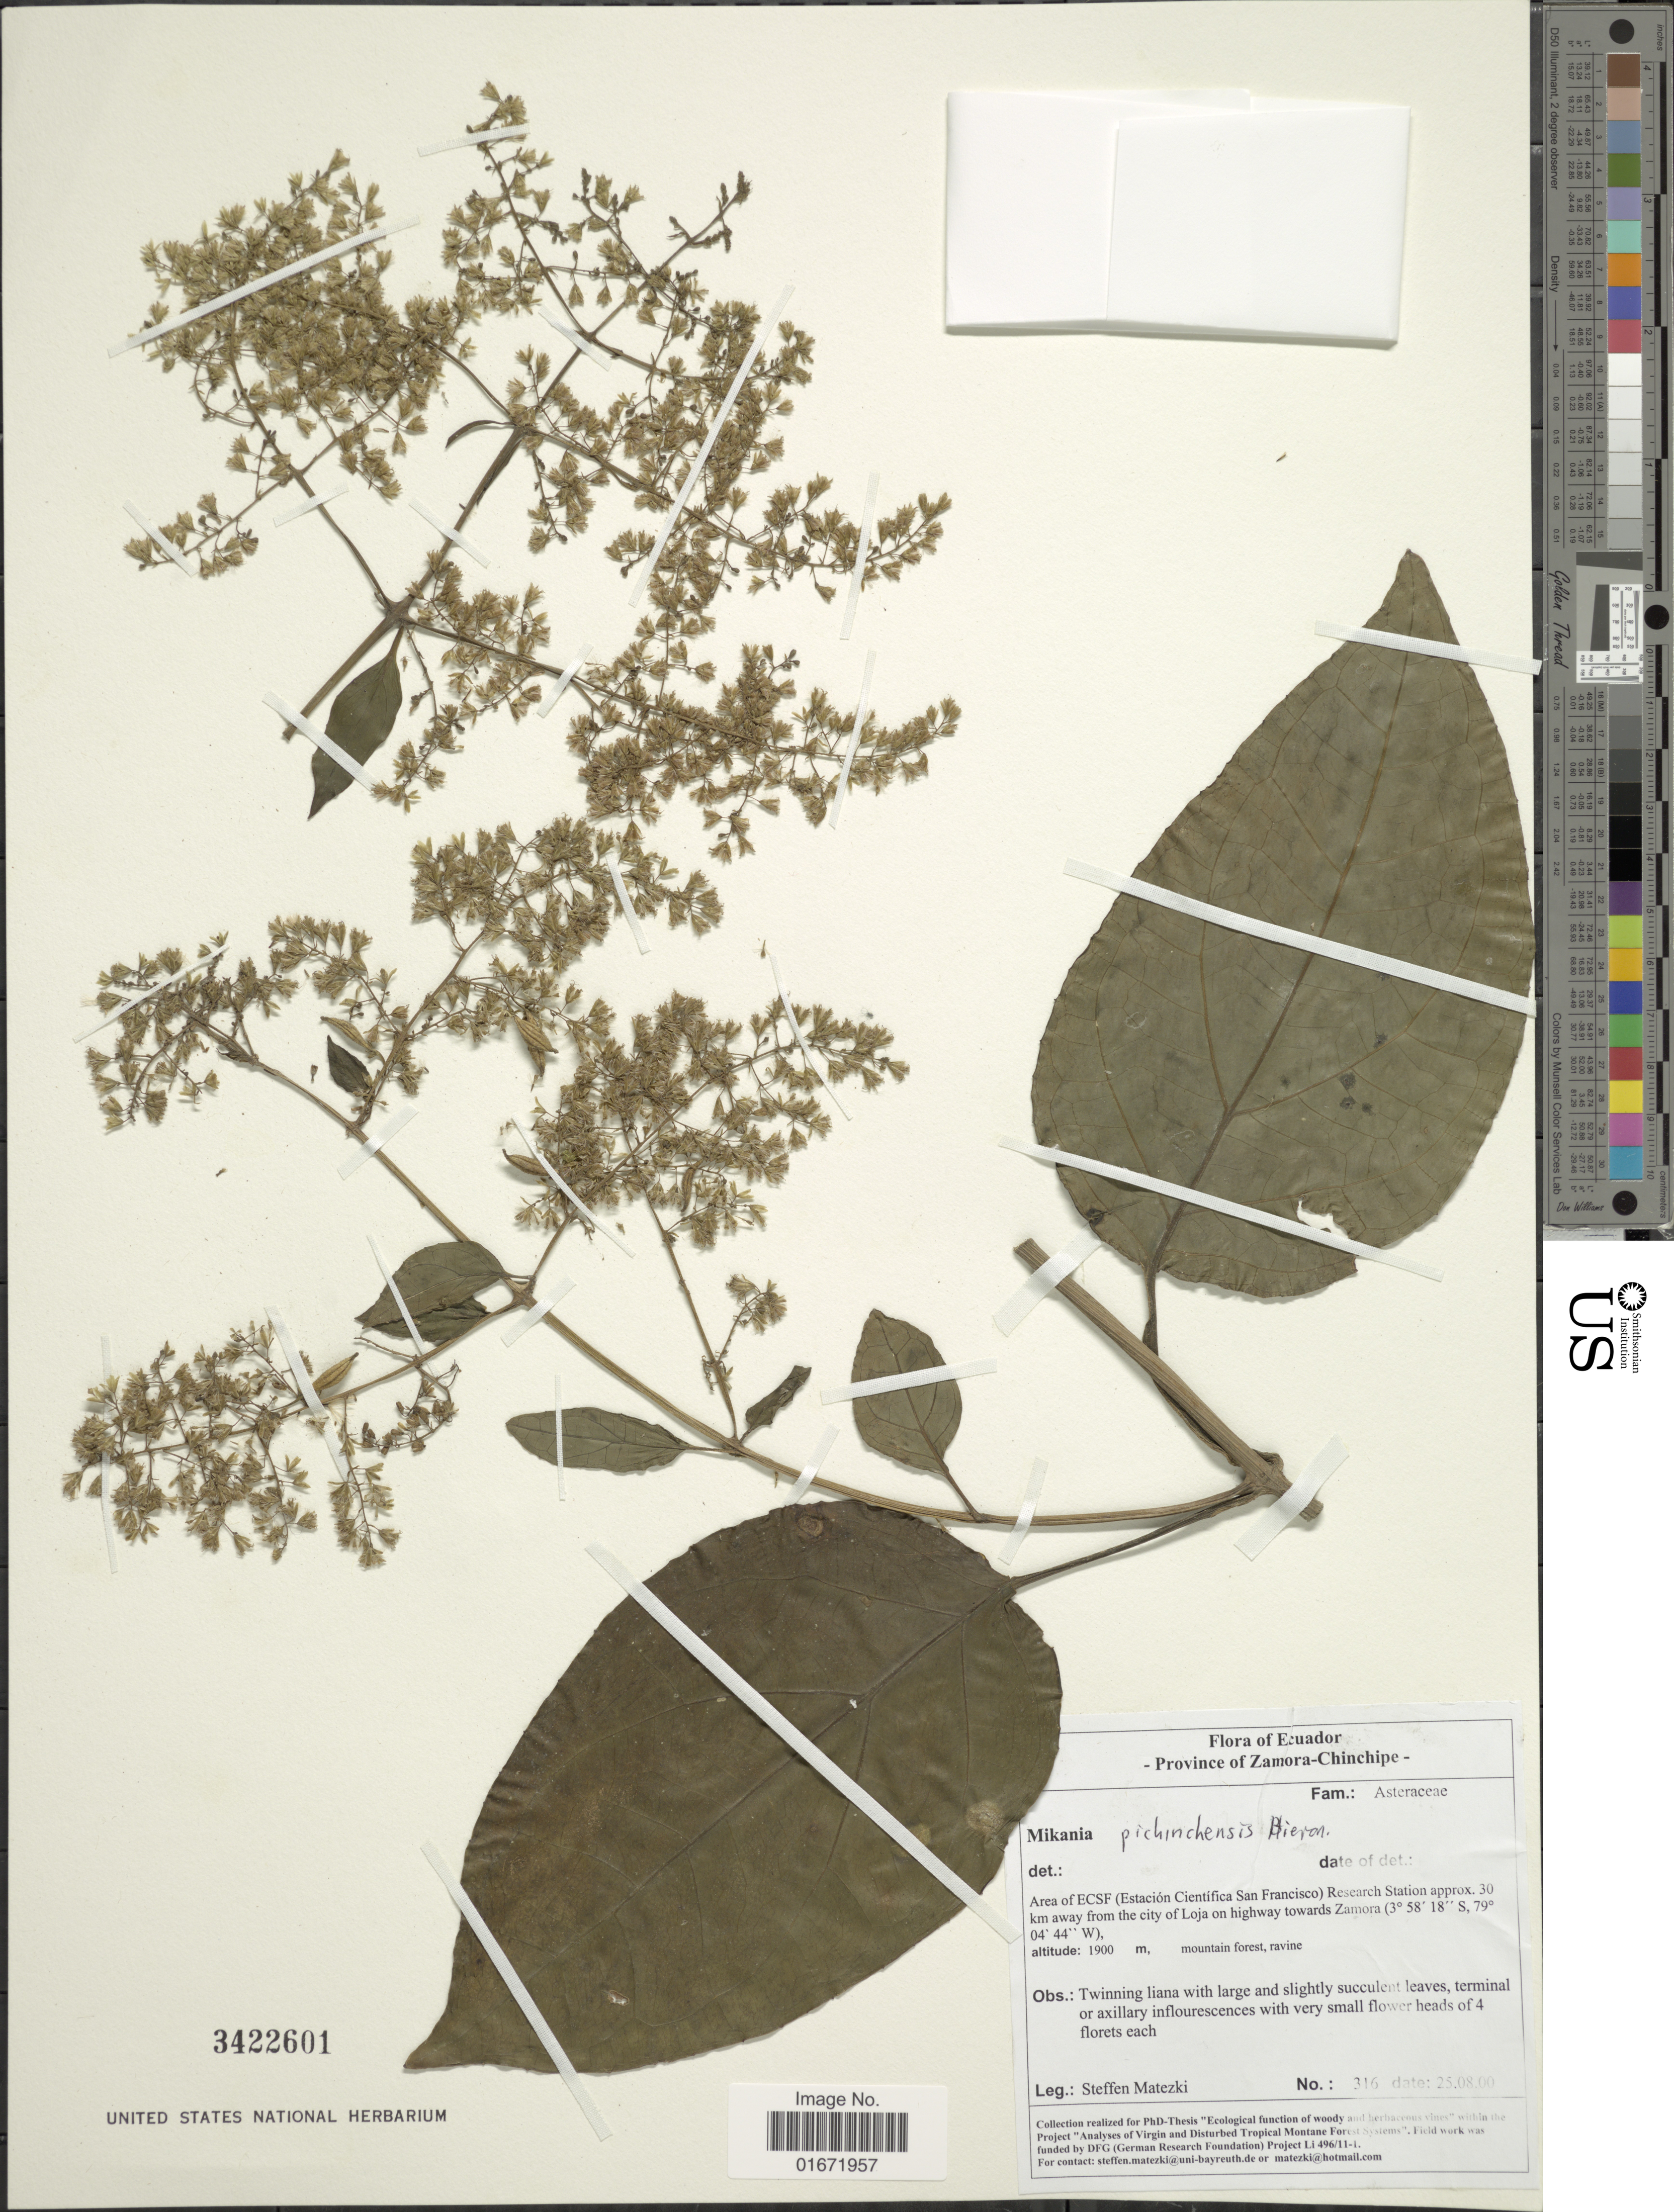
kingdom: Plantae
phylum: Tracheophyta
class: Magnoliopsida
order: Asterales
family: Asteraceae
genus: Mikania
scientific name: Mikania pichinchensis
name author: Hieron.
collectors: S. Matezki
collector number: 316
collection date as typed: Transcribed d/m/y: 25/8/0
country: Ecuador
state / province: Zamora-Chinchipe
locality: Province of Zamora-Chinchipe. Area of ECSF (Estación Cientifica San Francisco) Research Station approx. 30 km away from the city of Loja on highway towards Zamora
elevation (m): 1900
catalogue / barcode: US 3422601